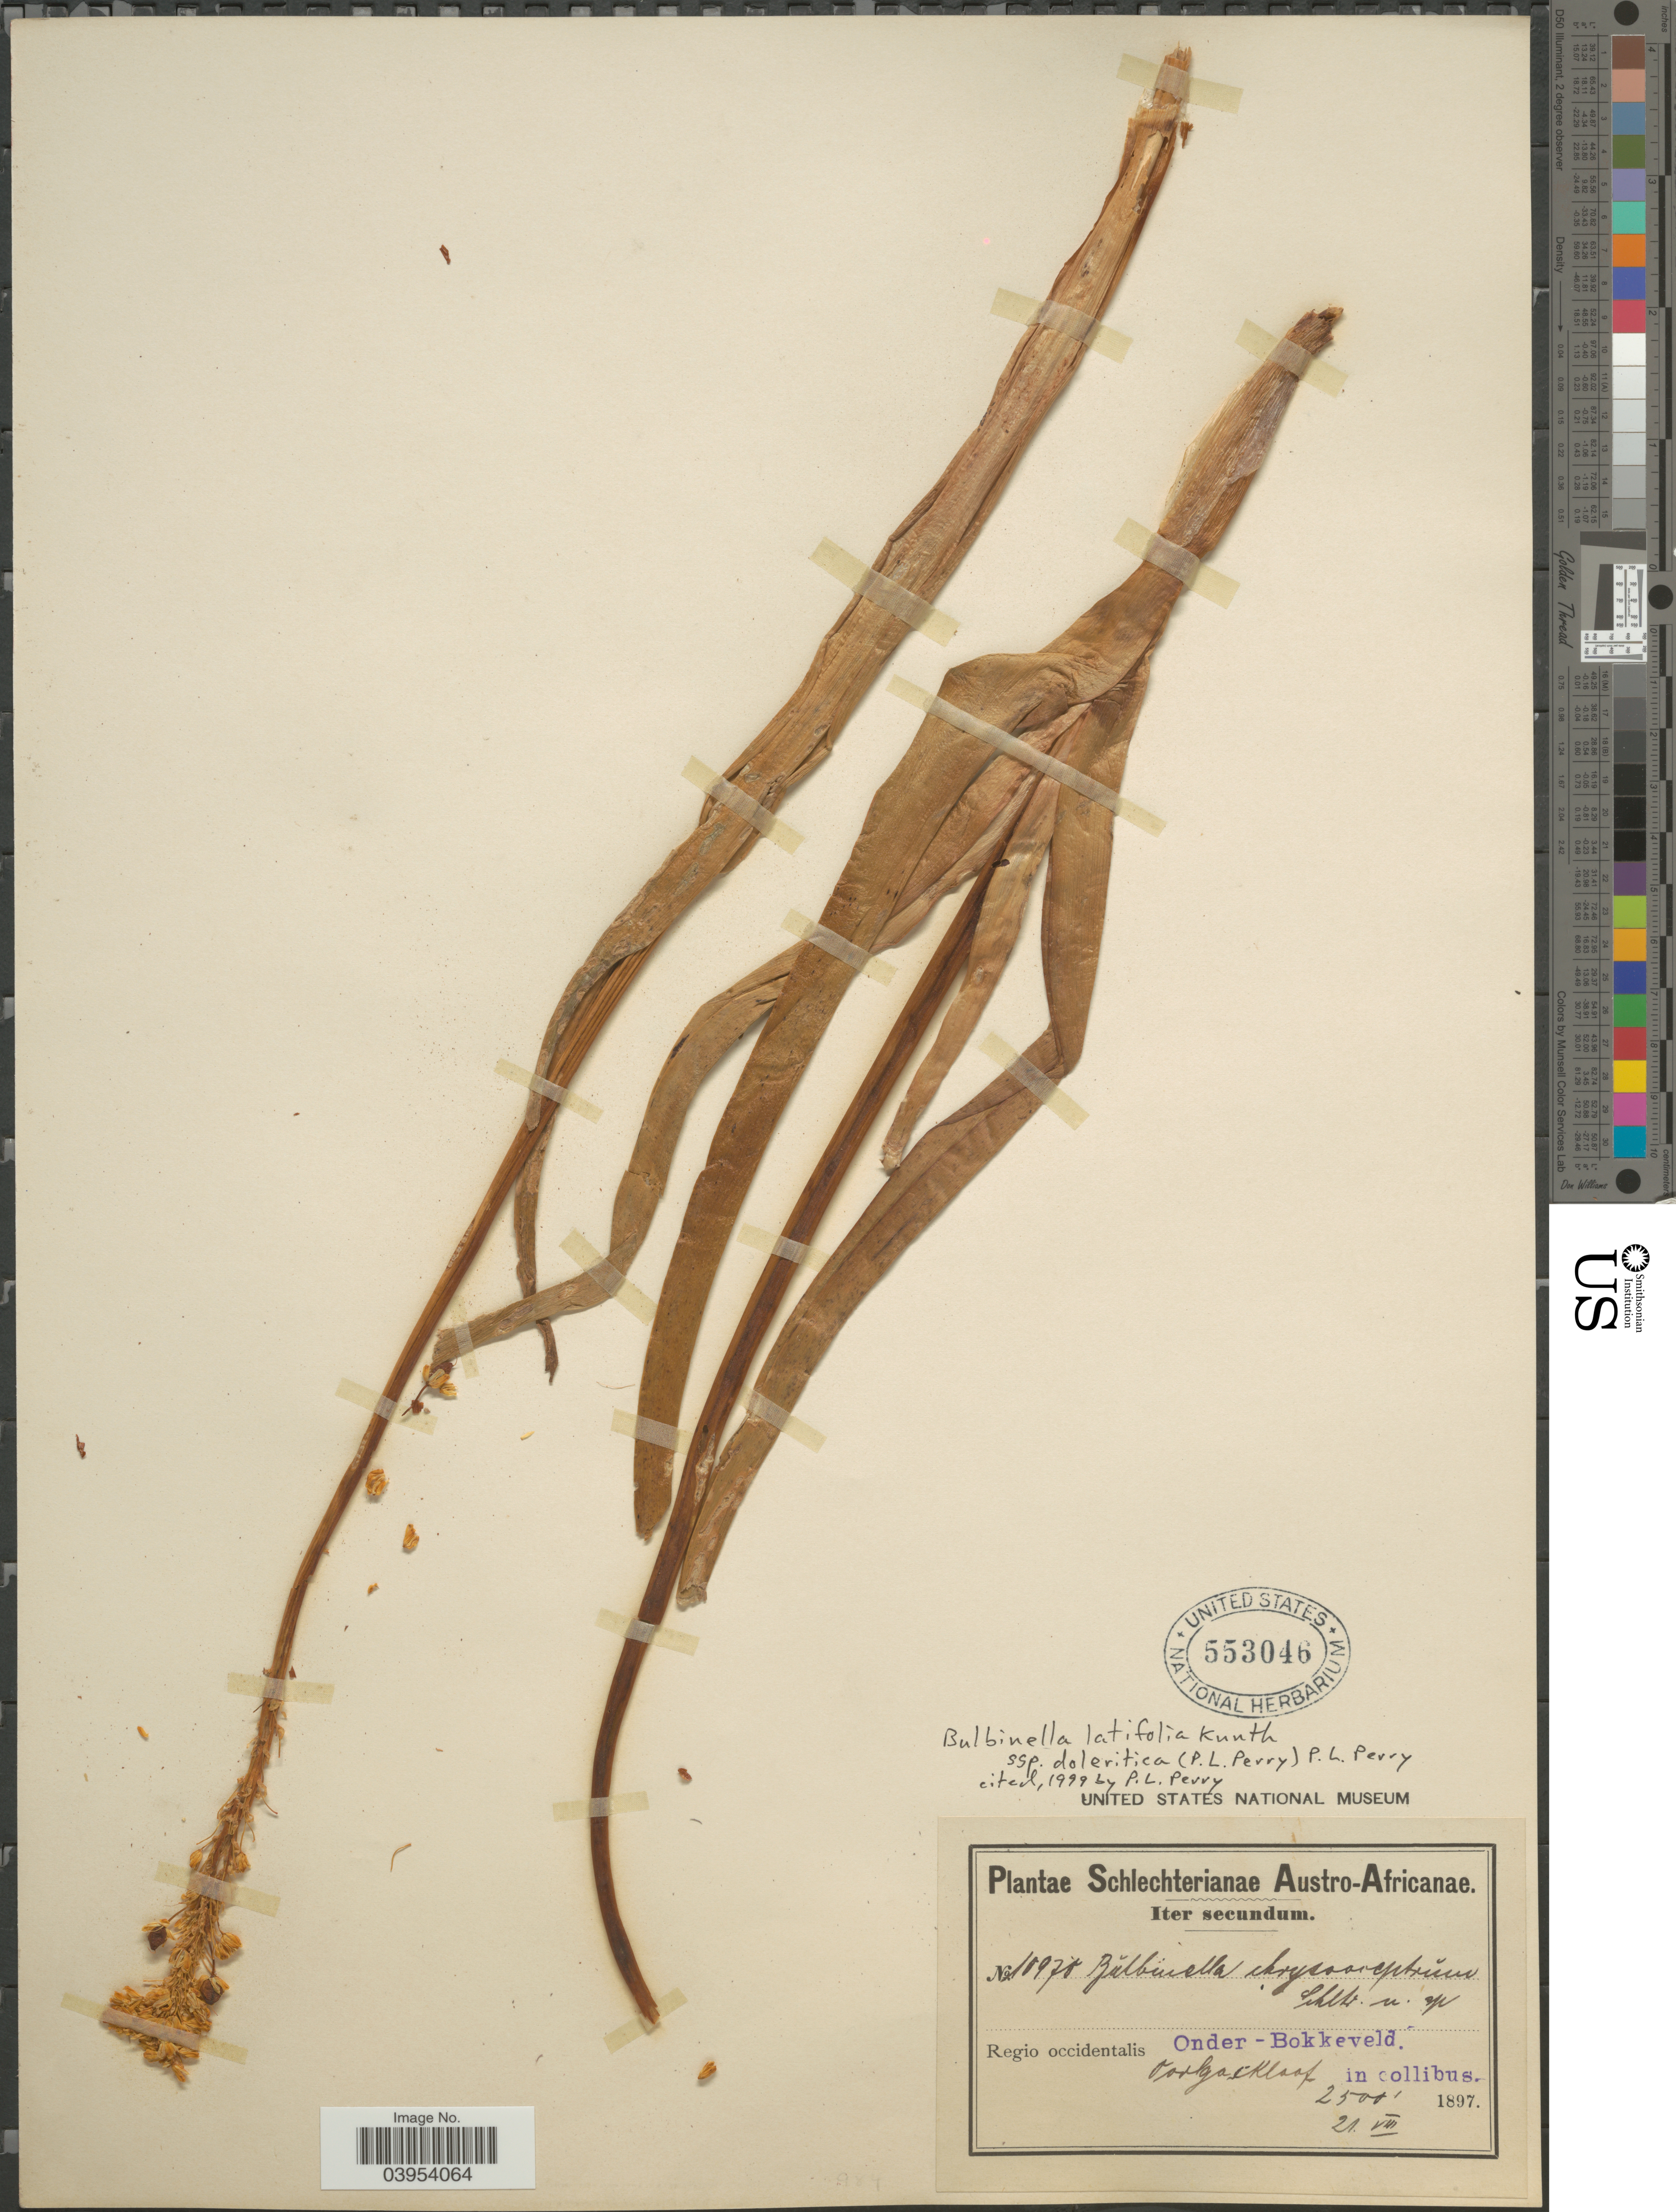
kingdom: Plantae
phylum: Tracheophyta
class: Liliopsida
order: Asparagales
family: Asphodelaceae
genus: Bulbinella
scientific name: Bulbinella latifolia subsp. doleritica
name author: (P.L. Perry) P.L. Perry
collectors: Schlechter, --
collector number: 10970*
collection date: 1897-08-21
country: South Africa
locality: Austro-Africanae. Regio occidentalis. Ouder - Bokkeveld. Oorlogskloof on collibus.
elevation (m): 762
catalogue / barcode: US 553046